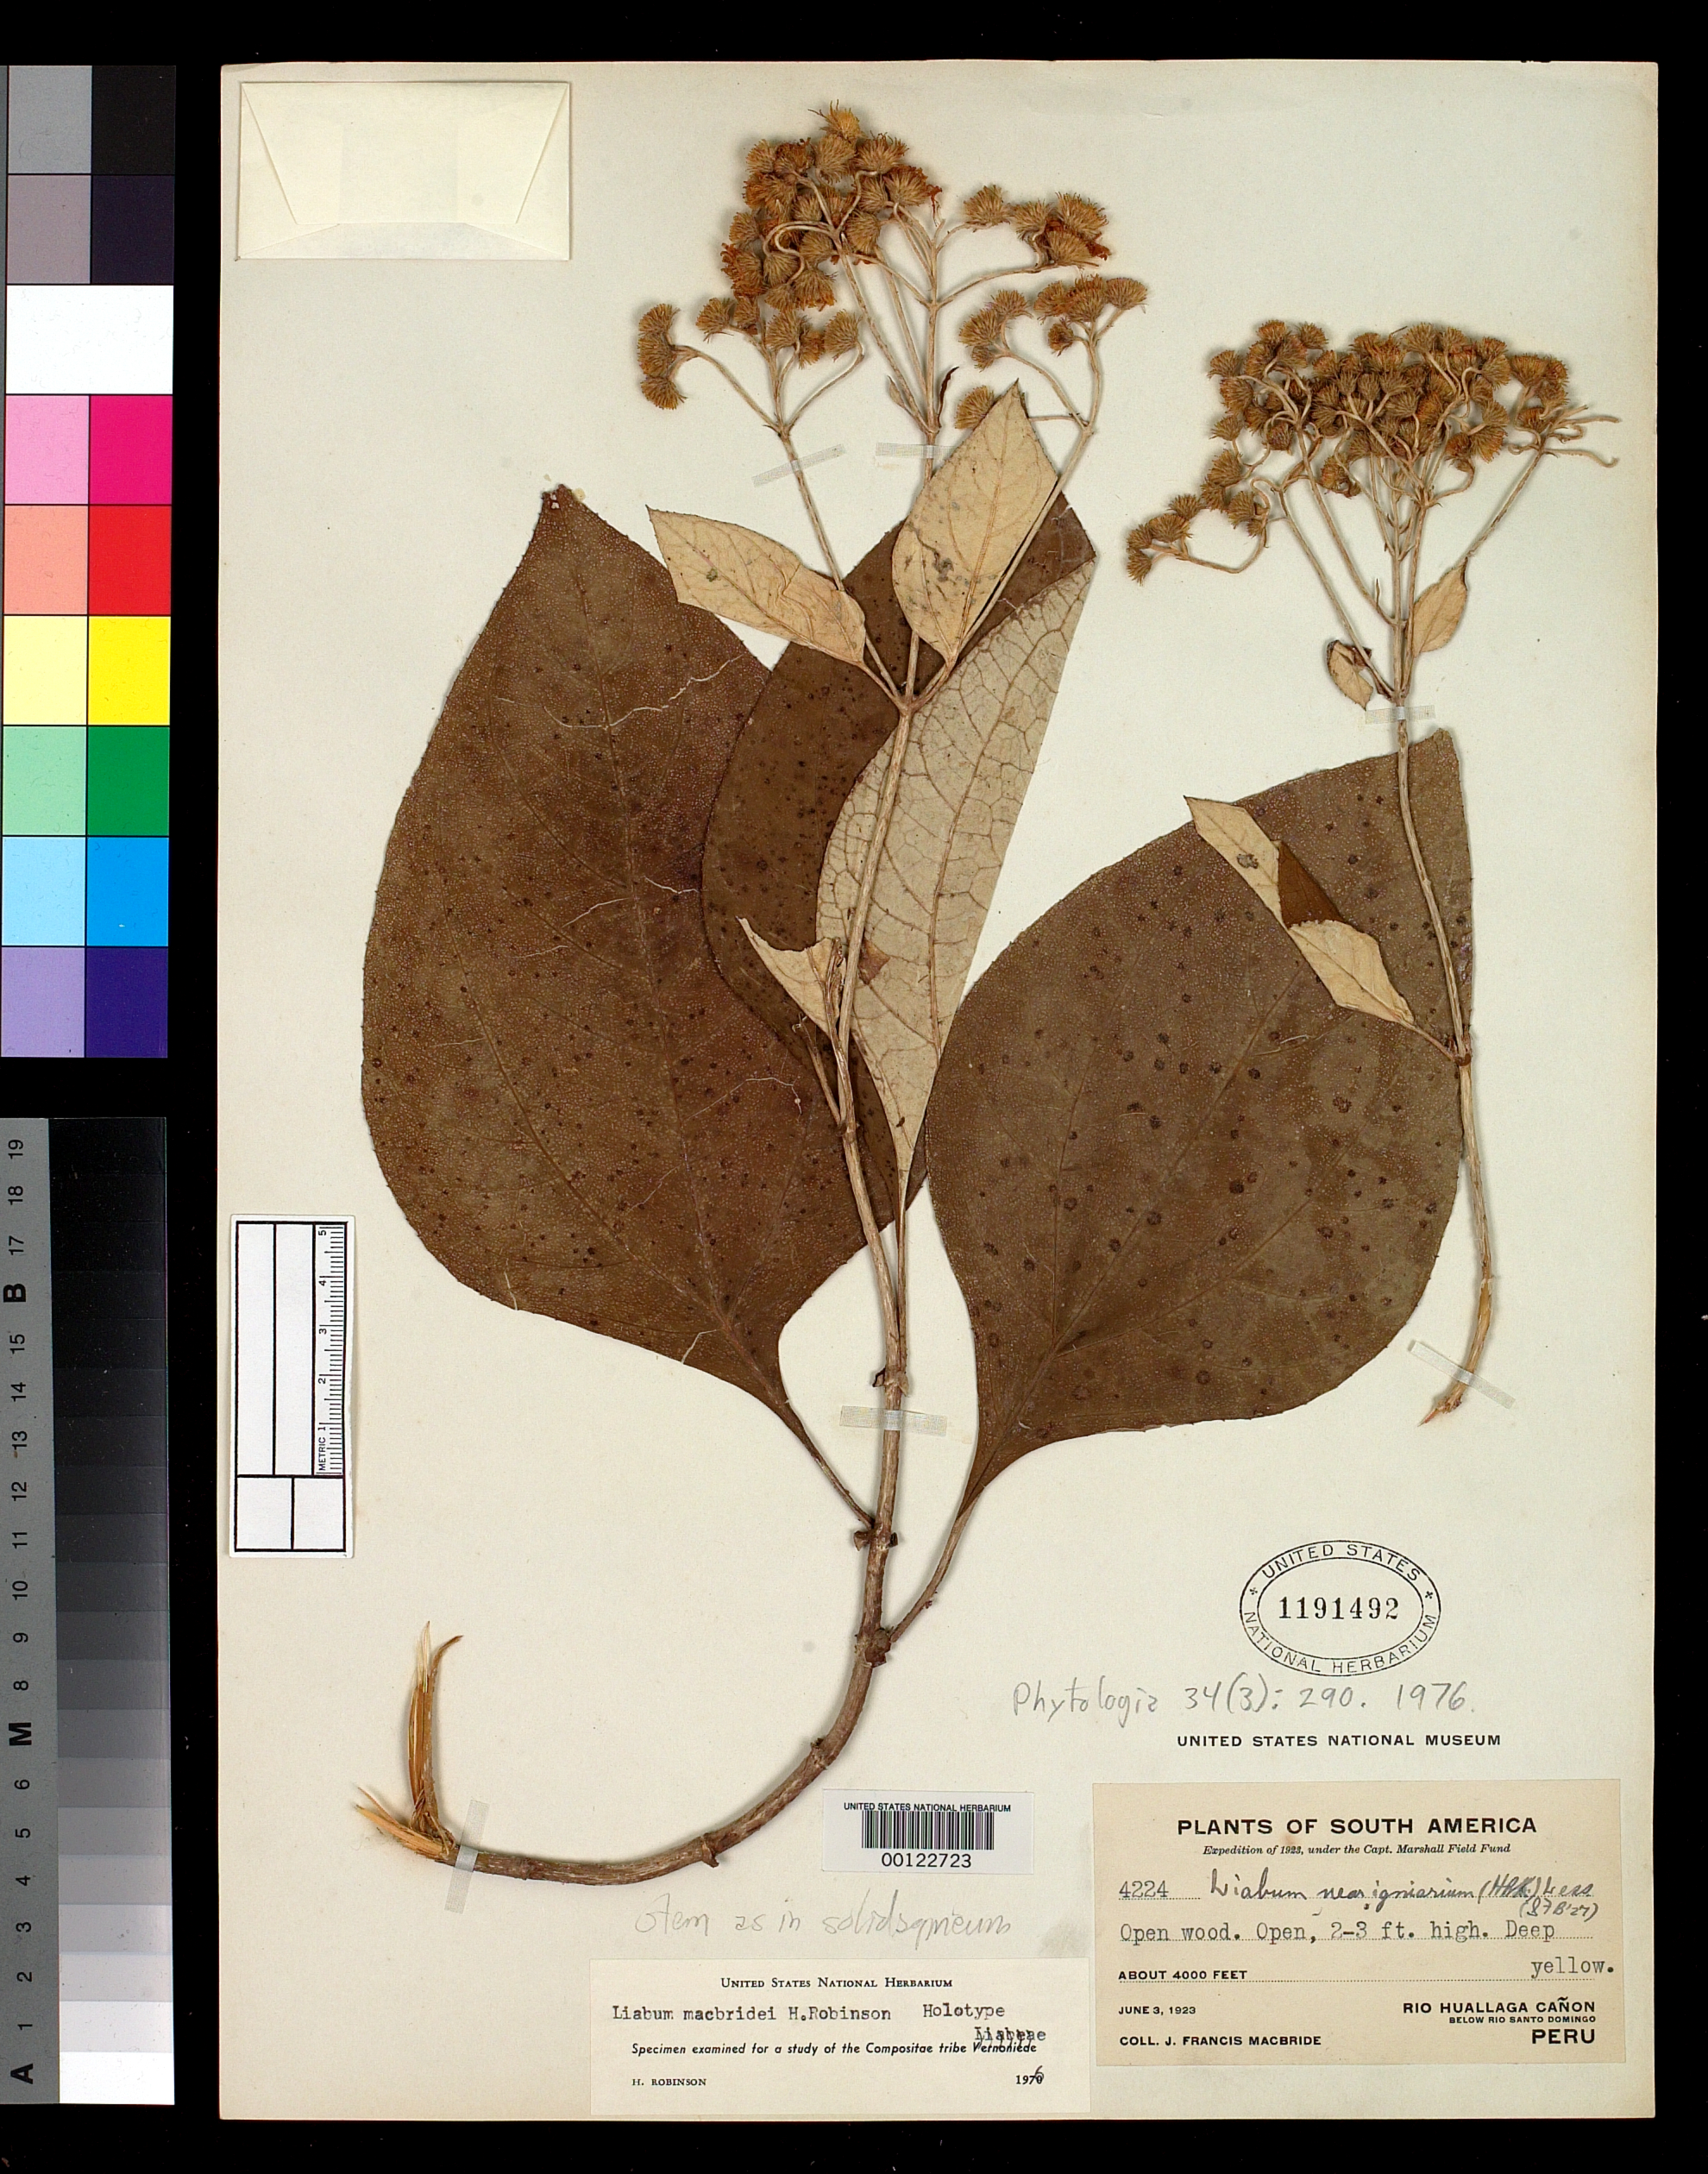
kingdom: Plantae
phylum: Tracheophyta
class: Magnoliopsida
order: Asterales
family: Asteraceae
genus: Liabum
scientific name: Liabum macbridei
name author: H. Rob.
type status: Holotype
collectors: J. F. Macbride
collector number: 4224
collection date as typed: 03 Jun 1923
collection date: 1923-06-03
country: Peru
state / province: San Martín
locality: Río Huallaga Canyon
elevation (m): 1219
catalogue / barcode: US 1191492